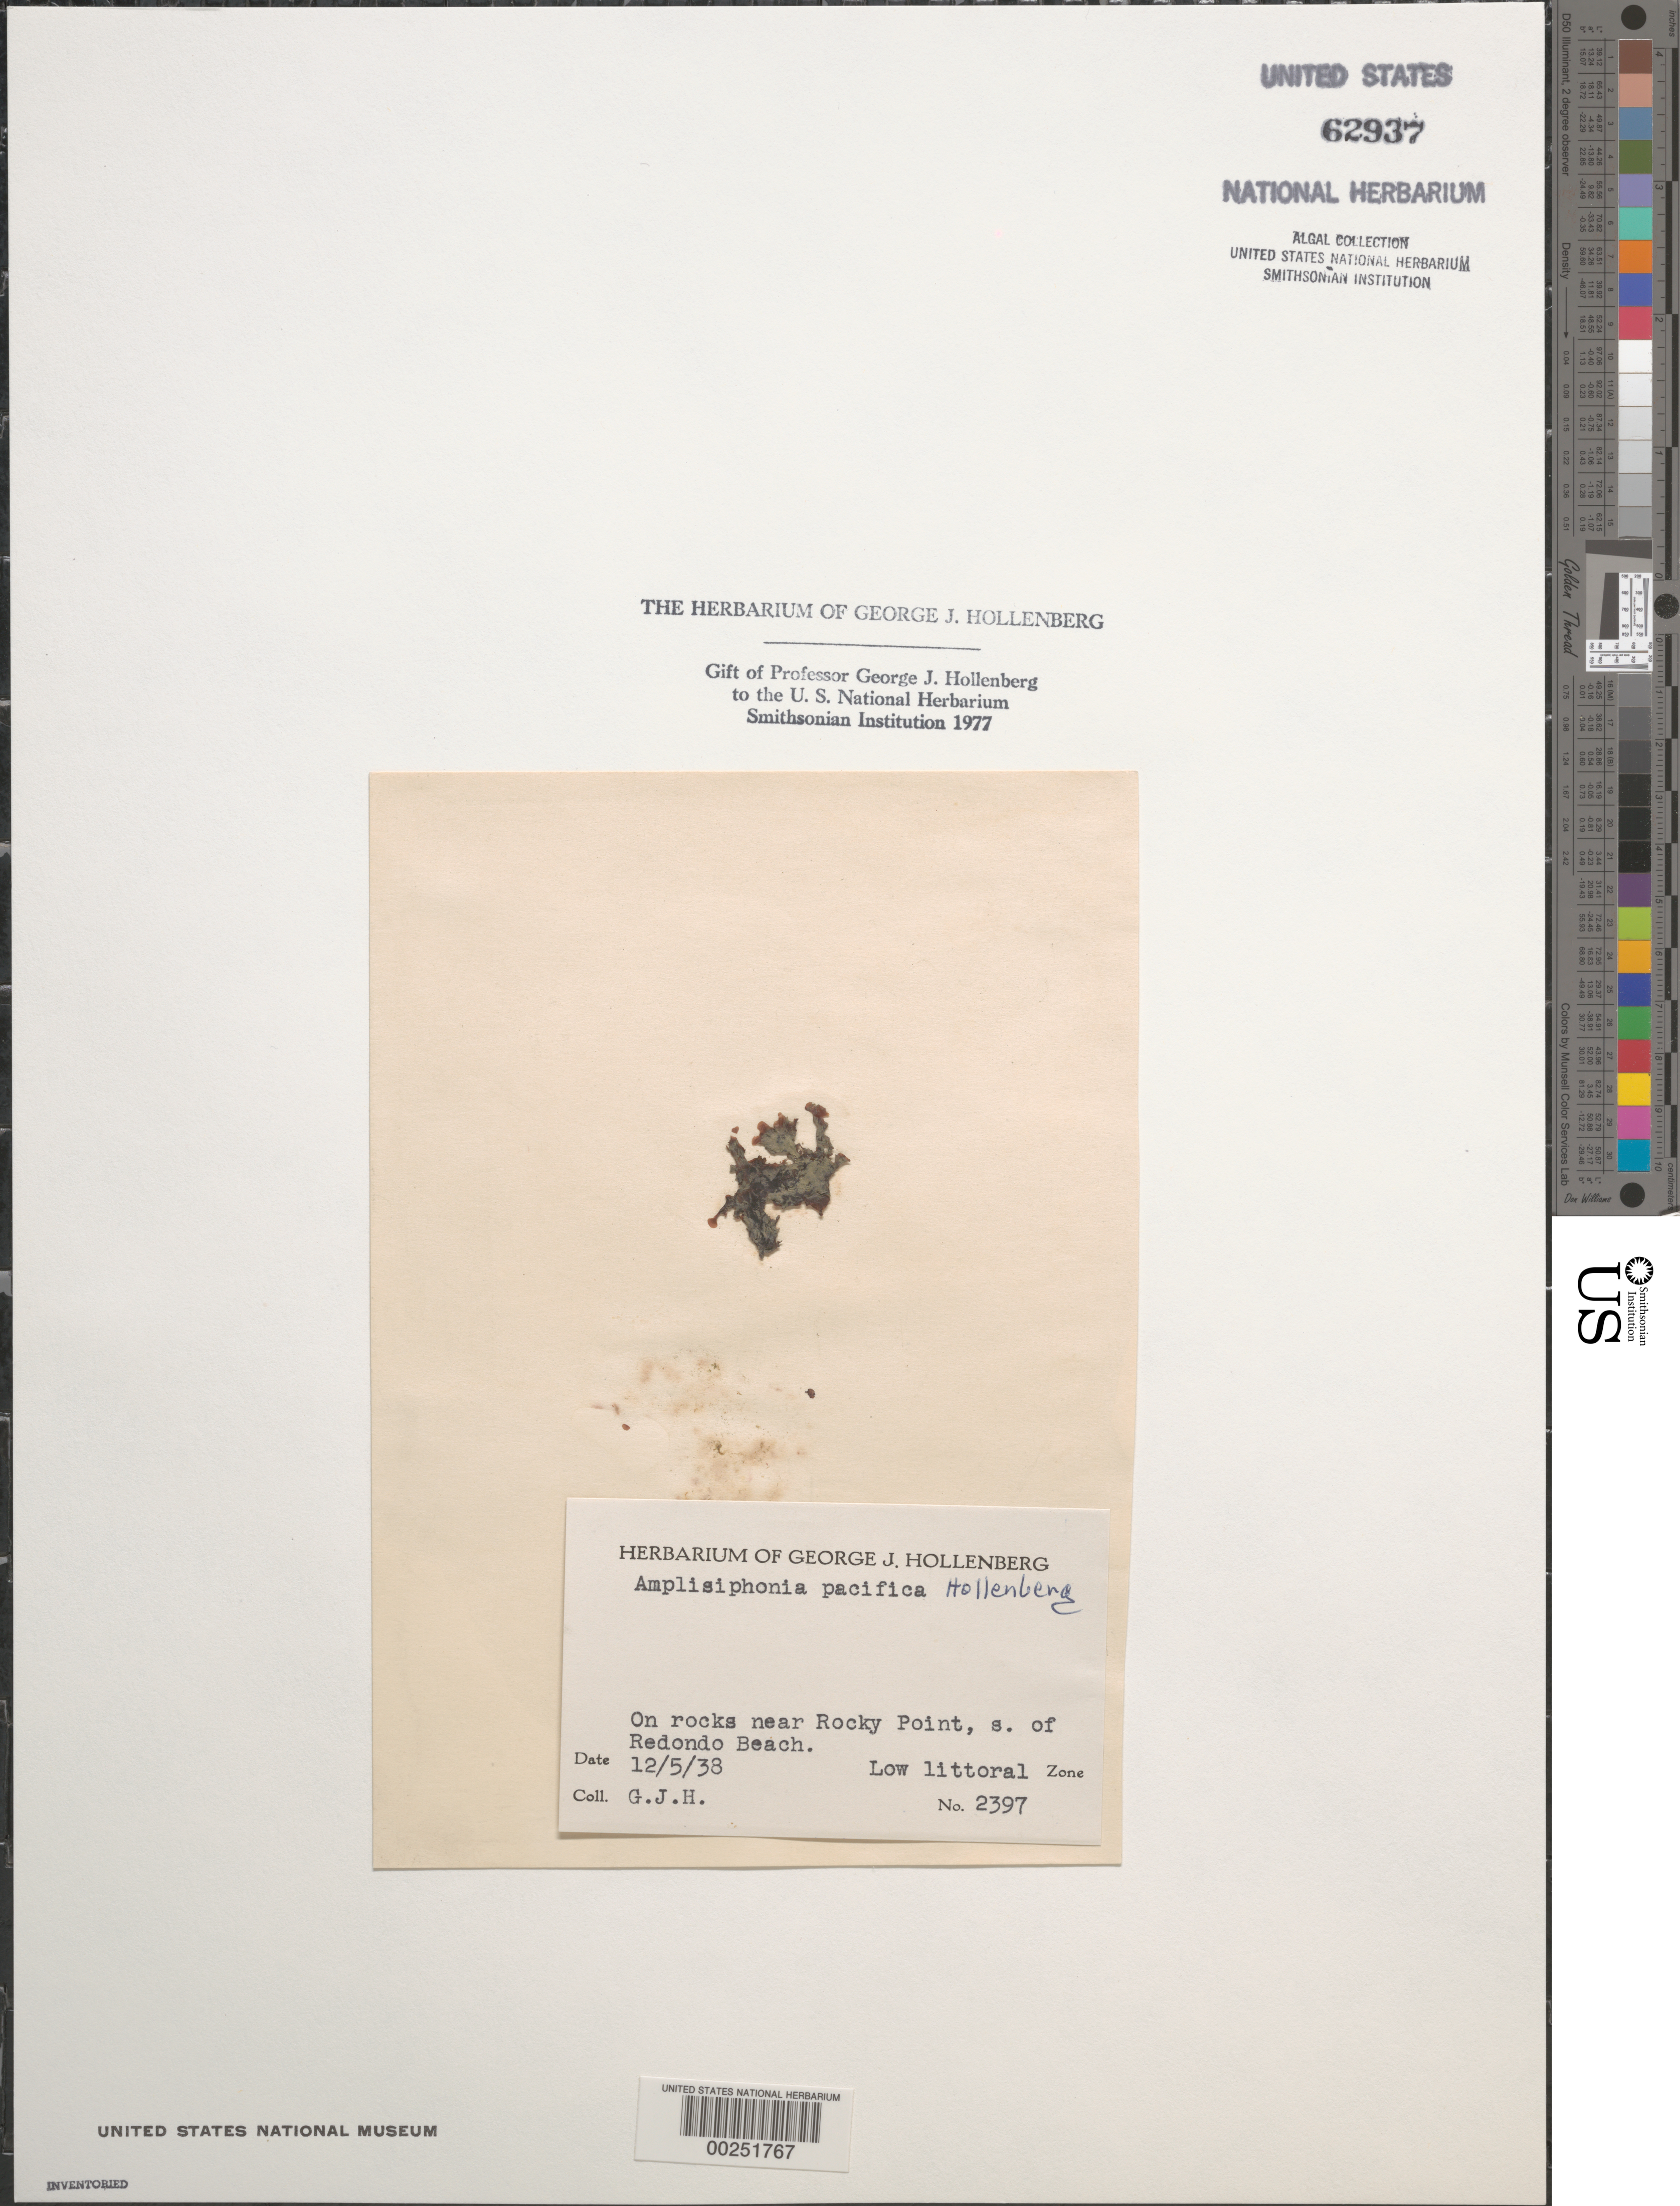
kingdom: Plantae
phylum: Rhodophyta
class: Florideophyceae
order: Ceramiales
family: Rhodomelaceae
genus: Amplisiphonia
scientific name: Amplisiphonia pacifica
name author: Hollenb.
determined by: Hollenberg, George J.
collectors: G. Hollenberg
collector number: GJH 2397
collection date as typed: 05 Dec 1938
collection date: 1938-12-05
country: United States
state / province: California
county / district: Los Angeles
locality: Near Rocky Point, south of Redondo Beach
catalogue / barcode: US 62937